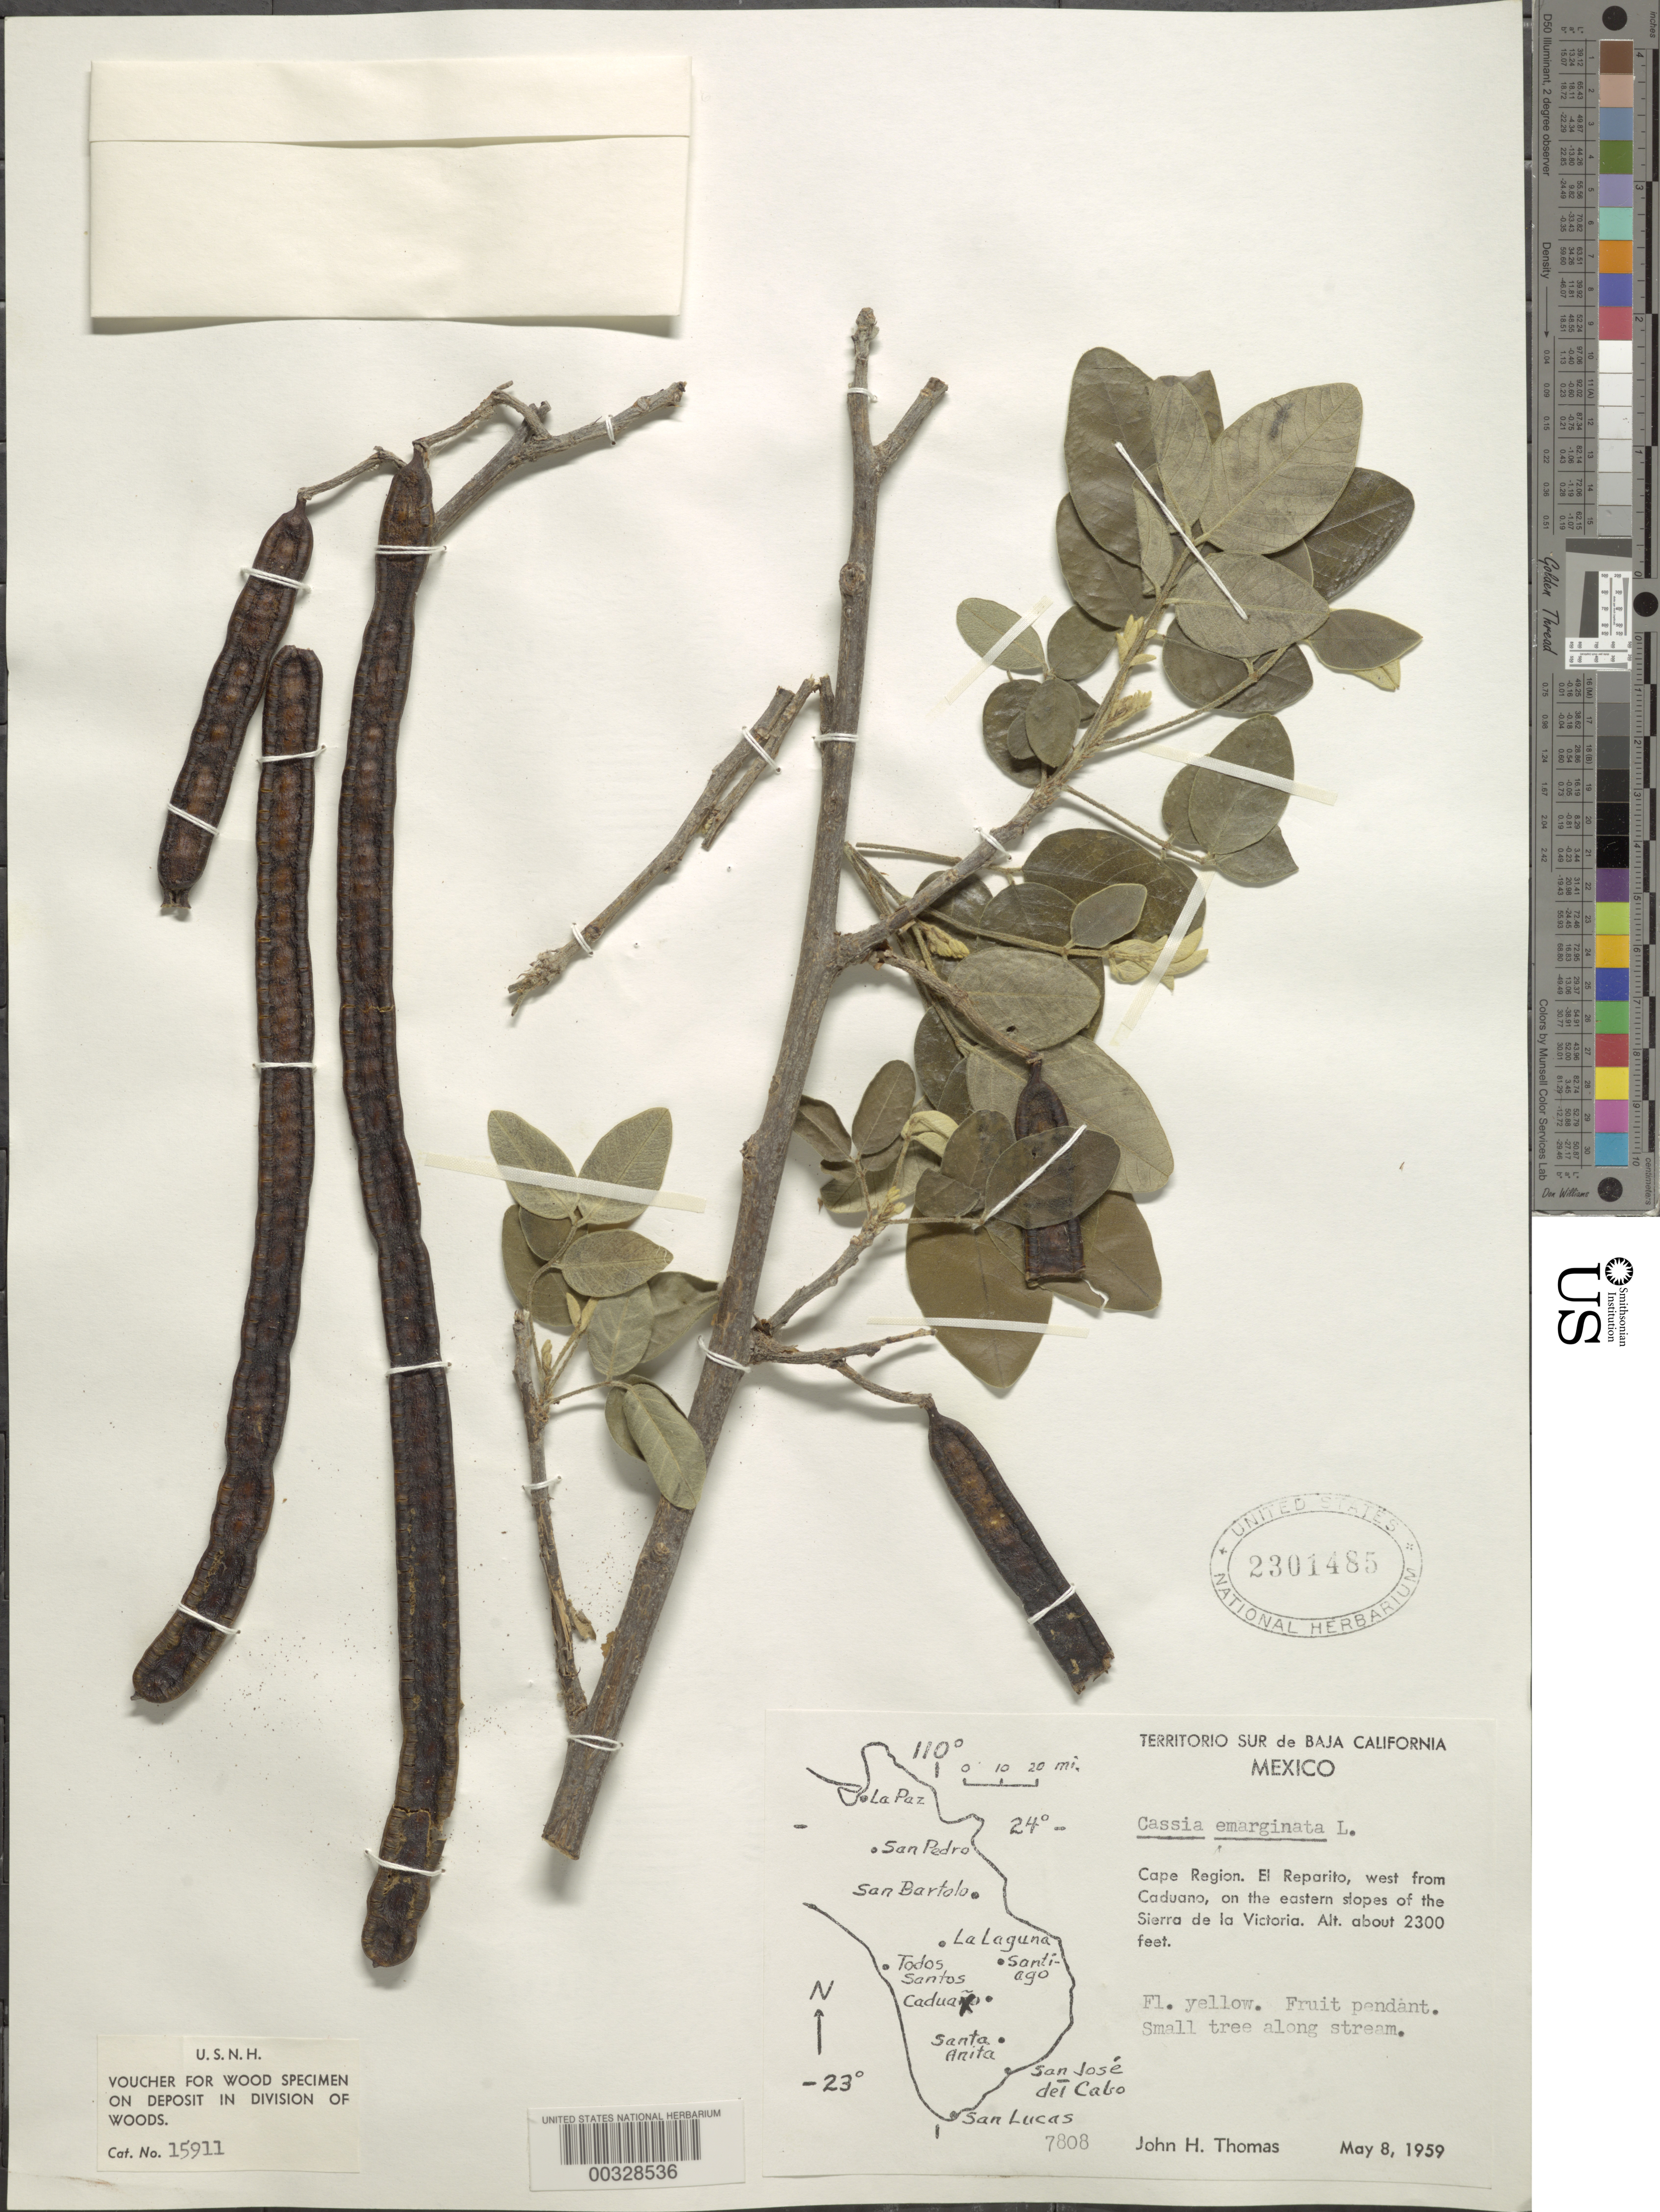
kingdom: Plantae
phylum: Tracheophyta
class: Magnoliopsida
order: Fabales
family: Fabaceae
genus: Senna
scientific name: Senna emarginata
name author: L.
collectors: J. H. Thomas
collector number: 7808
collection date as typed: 08 May 1959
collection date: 1959-05-08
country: Mexico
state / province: Baja California Sur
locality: Cape region; El Reparito, W from Caduano, on the eastern slopes of the Sierra de la Victoria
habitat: Along stream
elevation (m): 701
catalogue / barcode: US 2301485